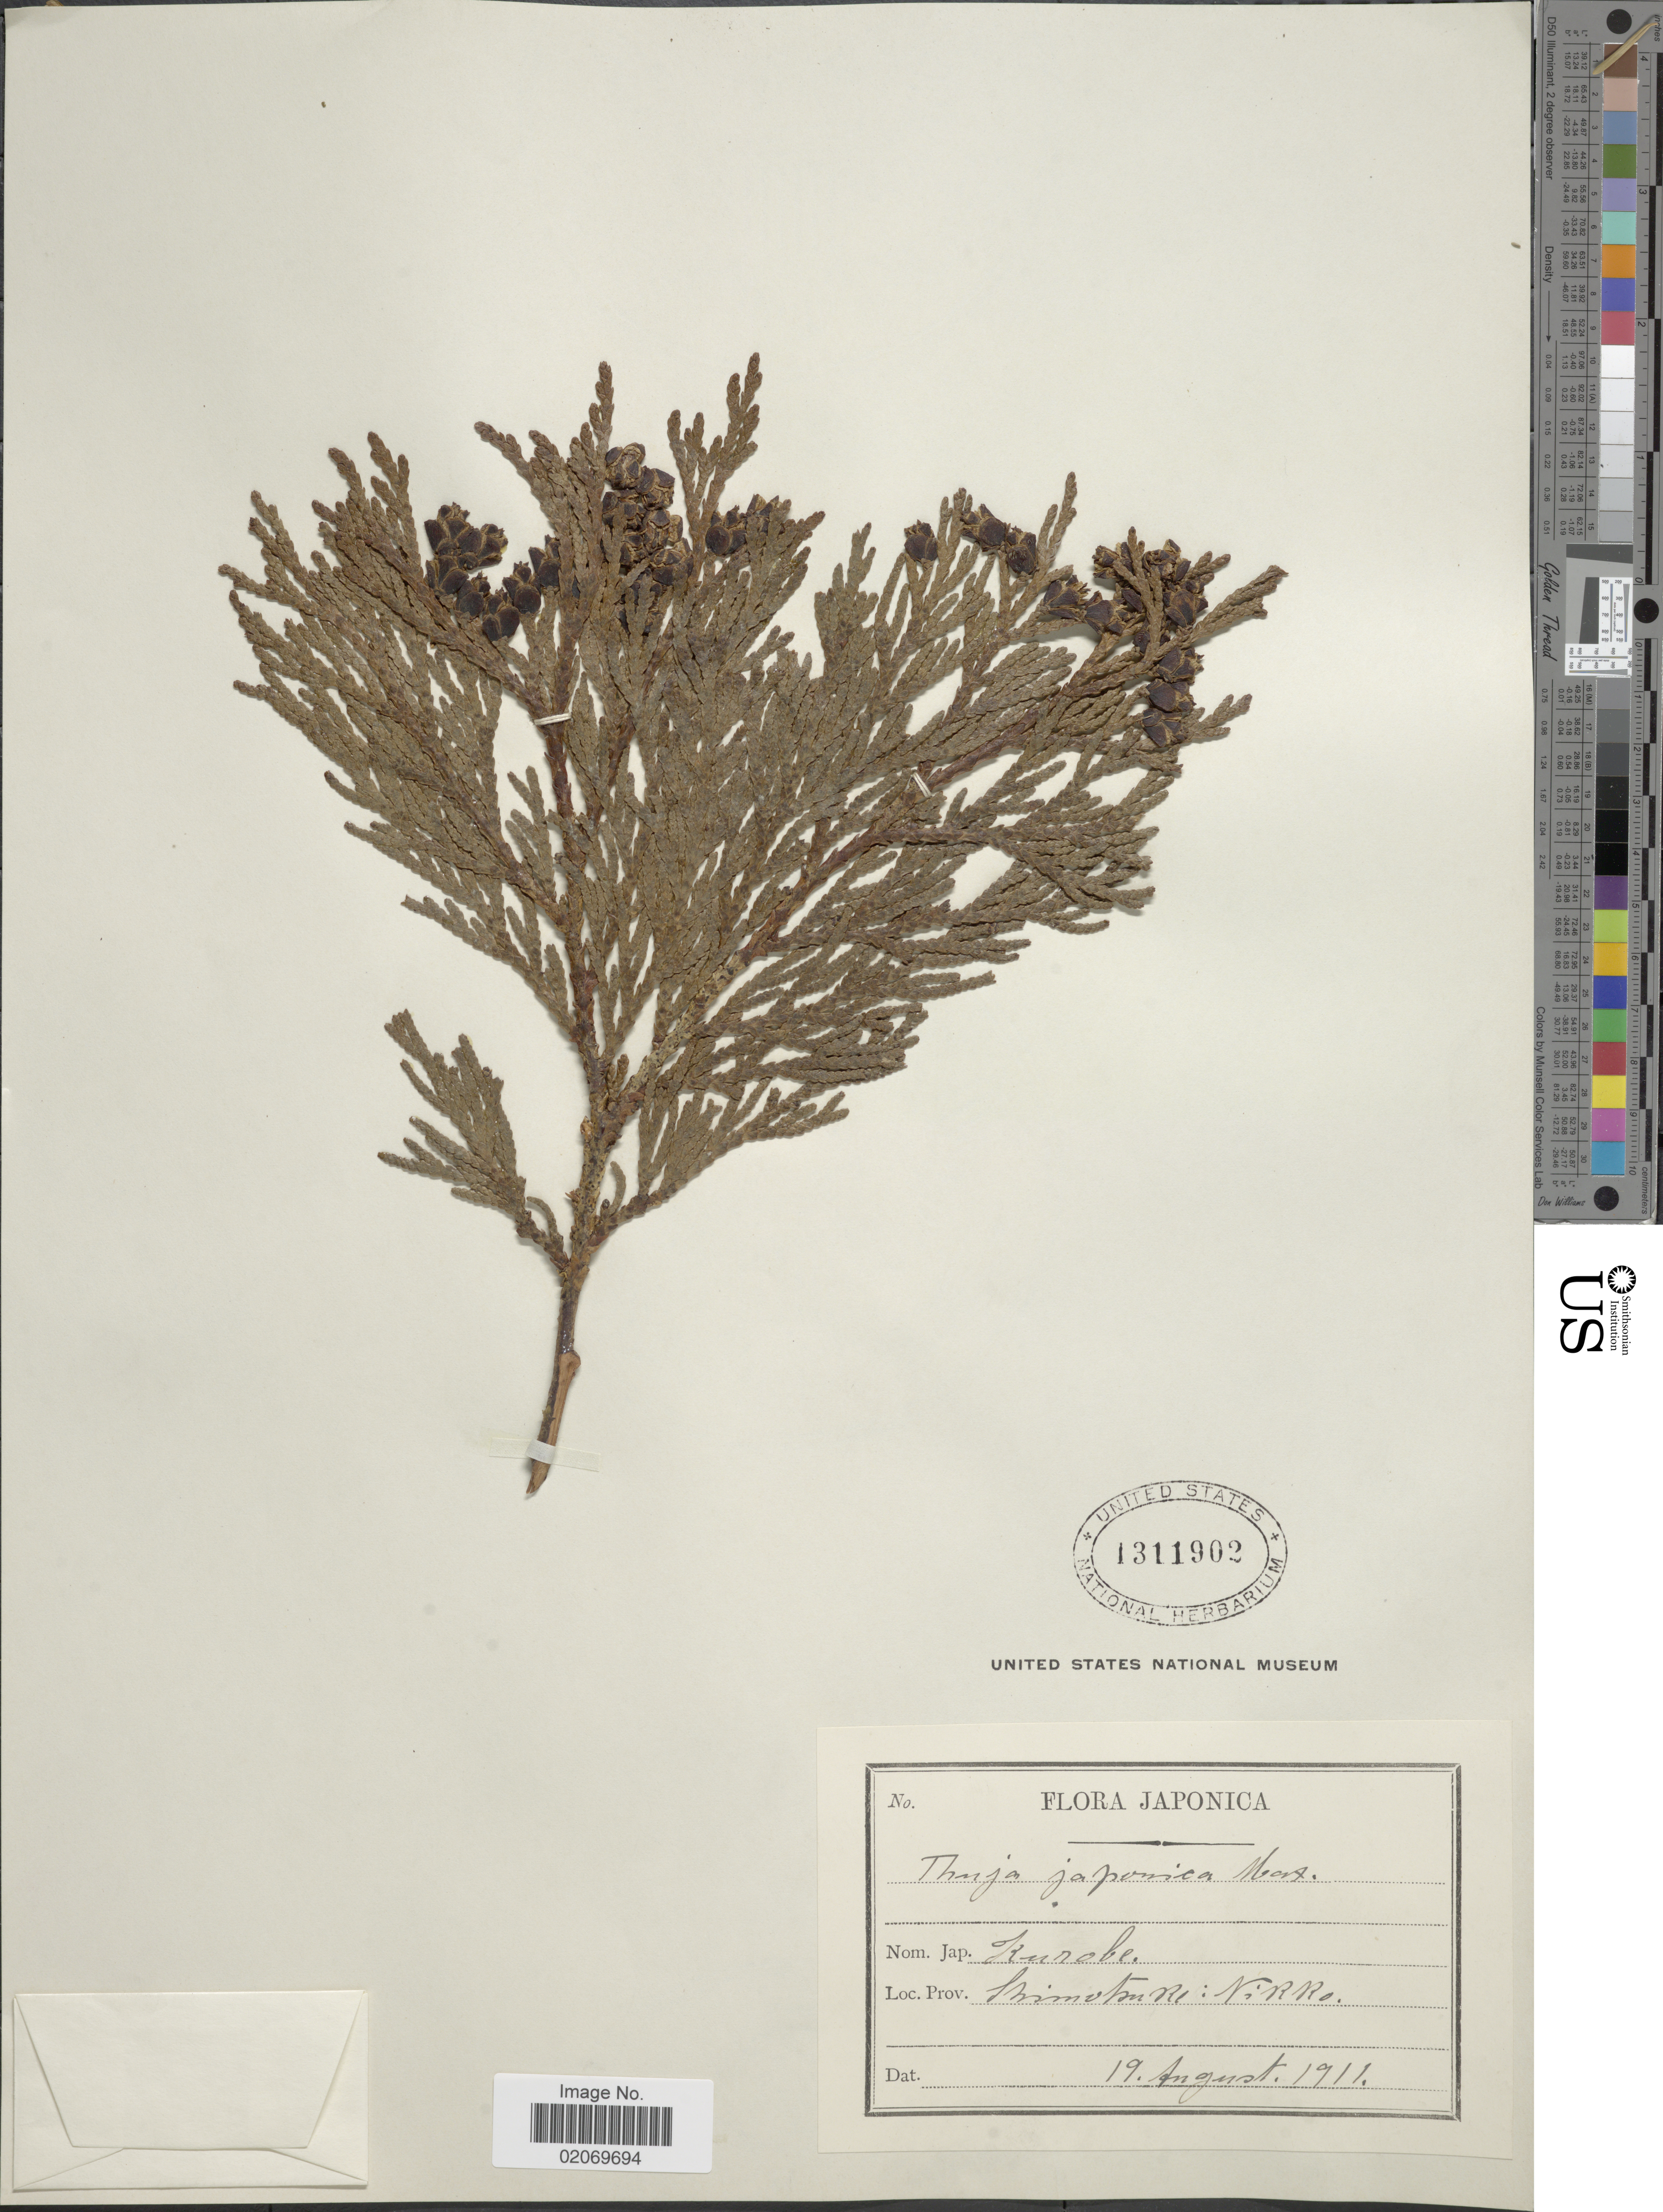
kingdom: Plantae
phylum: Tracheophyta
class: Pinopsida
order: Pinales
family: Cupressaceae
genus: Thuja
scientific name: Thuja japonica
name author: Maxim.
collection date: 1911-08-19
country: Japan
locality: Kurobe, Shimotsuke: Nikko.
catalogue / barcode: US 1311902